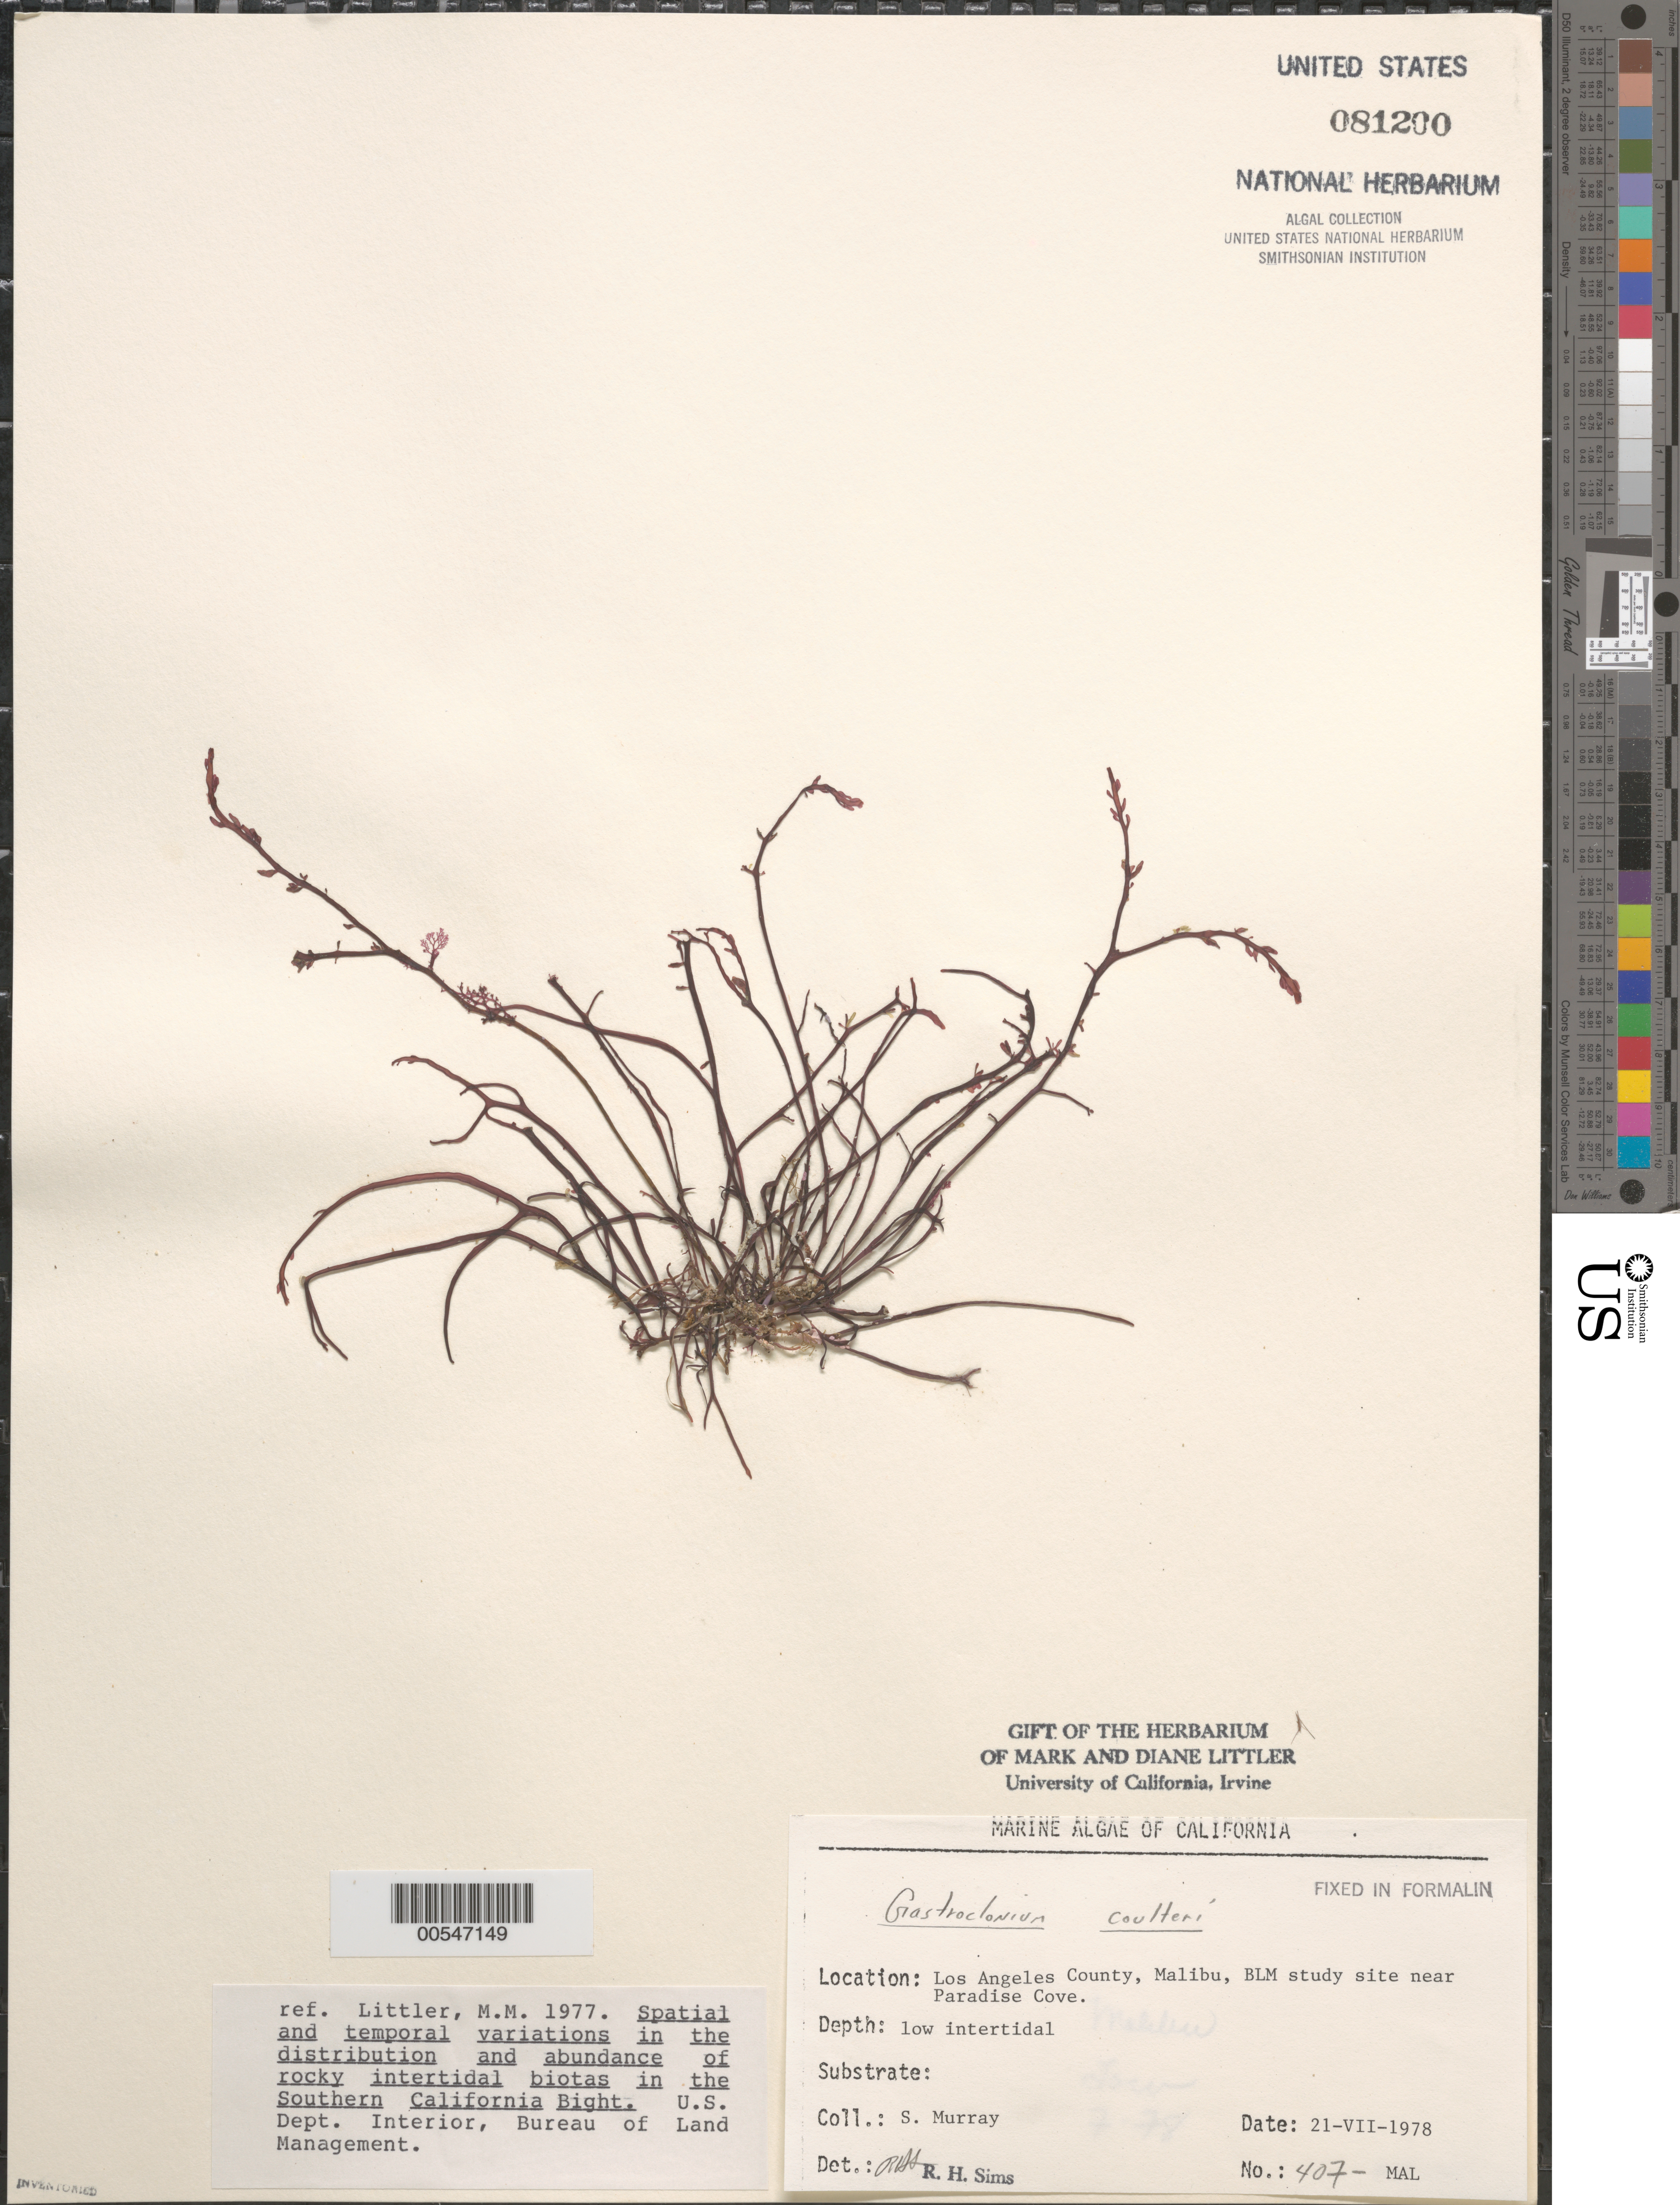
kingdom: Plantae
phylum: Rhodophyta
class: Florideophyceae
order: Rhodymeniales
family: Champiaceae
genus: Neogastroclonium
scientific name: Neogastroclonium subarticulatum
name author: (Turner) L. Le Gall et al.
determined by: Algae name updating Project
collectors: S. N. Murray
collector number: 407-mal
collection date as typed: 21 Jul 1978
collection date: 1978-07-21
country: United States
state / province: California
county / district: Los Angeles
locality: Malibu, near Paradise Cove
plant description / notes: BLM-SOCALBIGHT Rocky Intertidal Survey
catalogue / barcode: US 81200